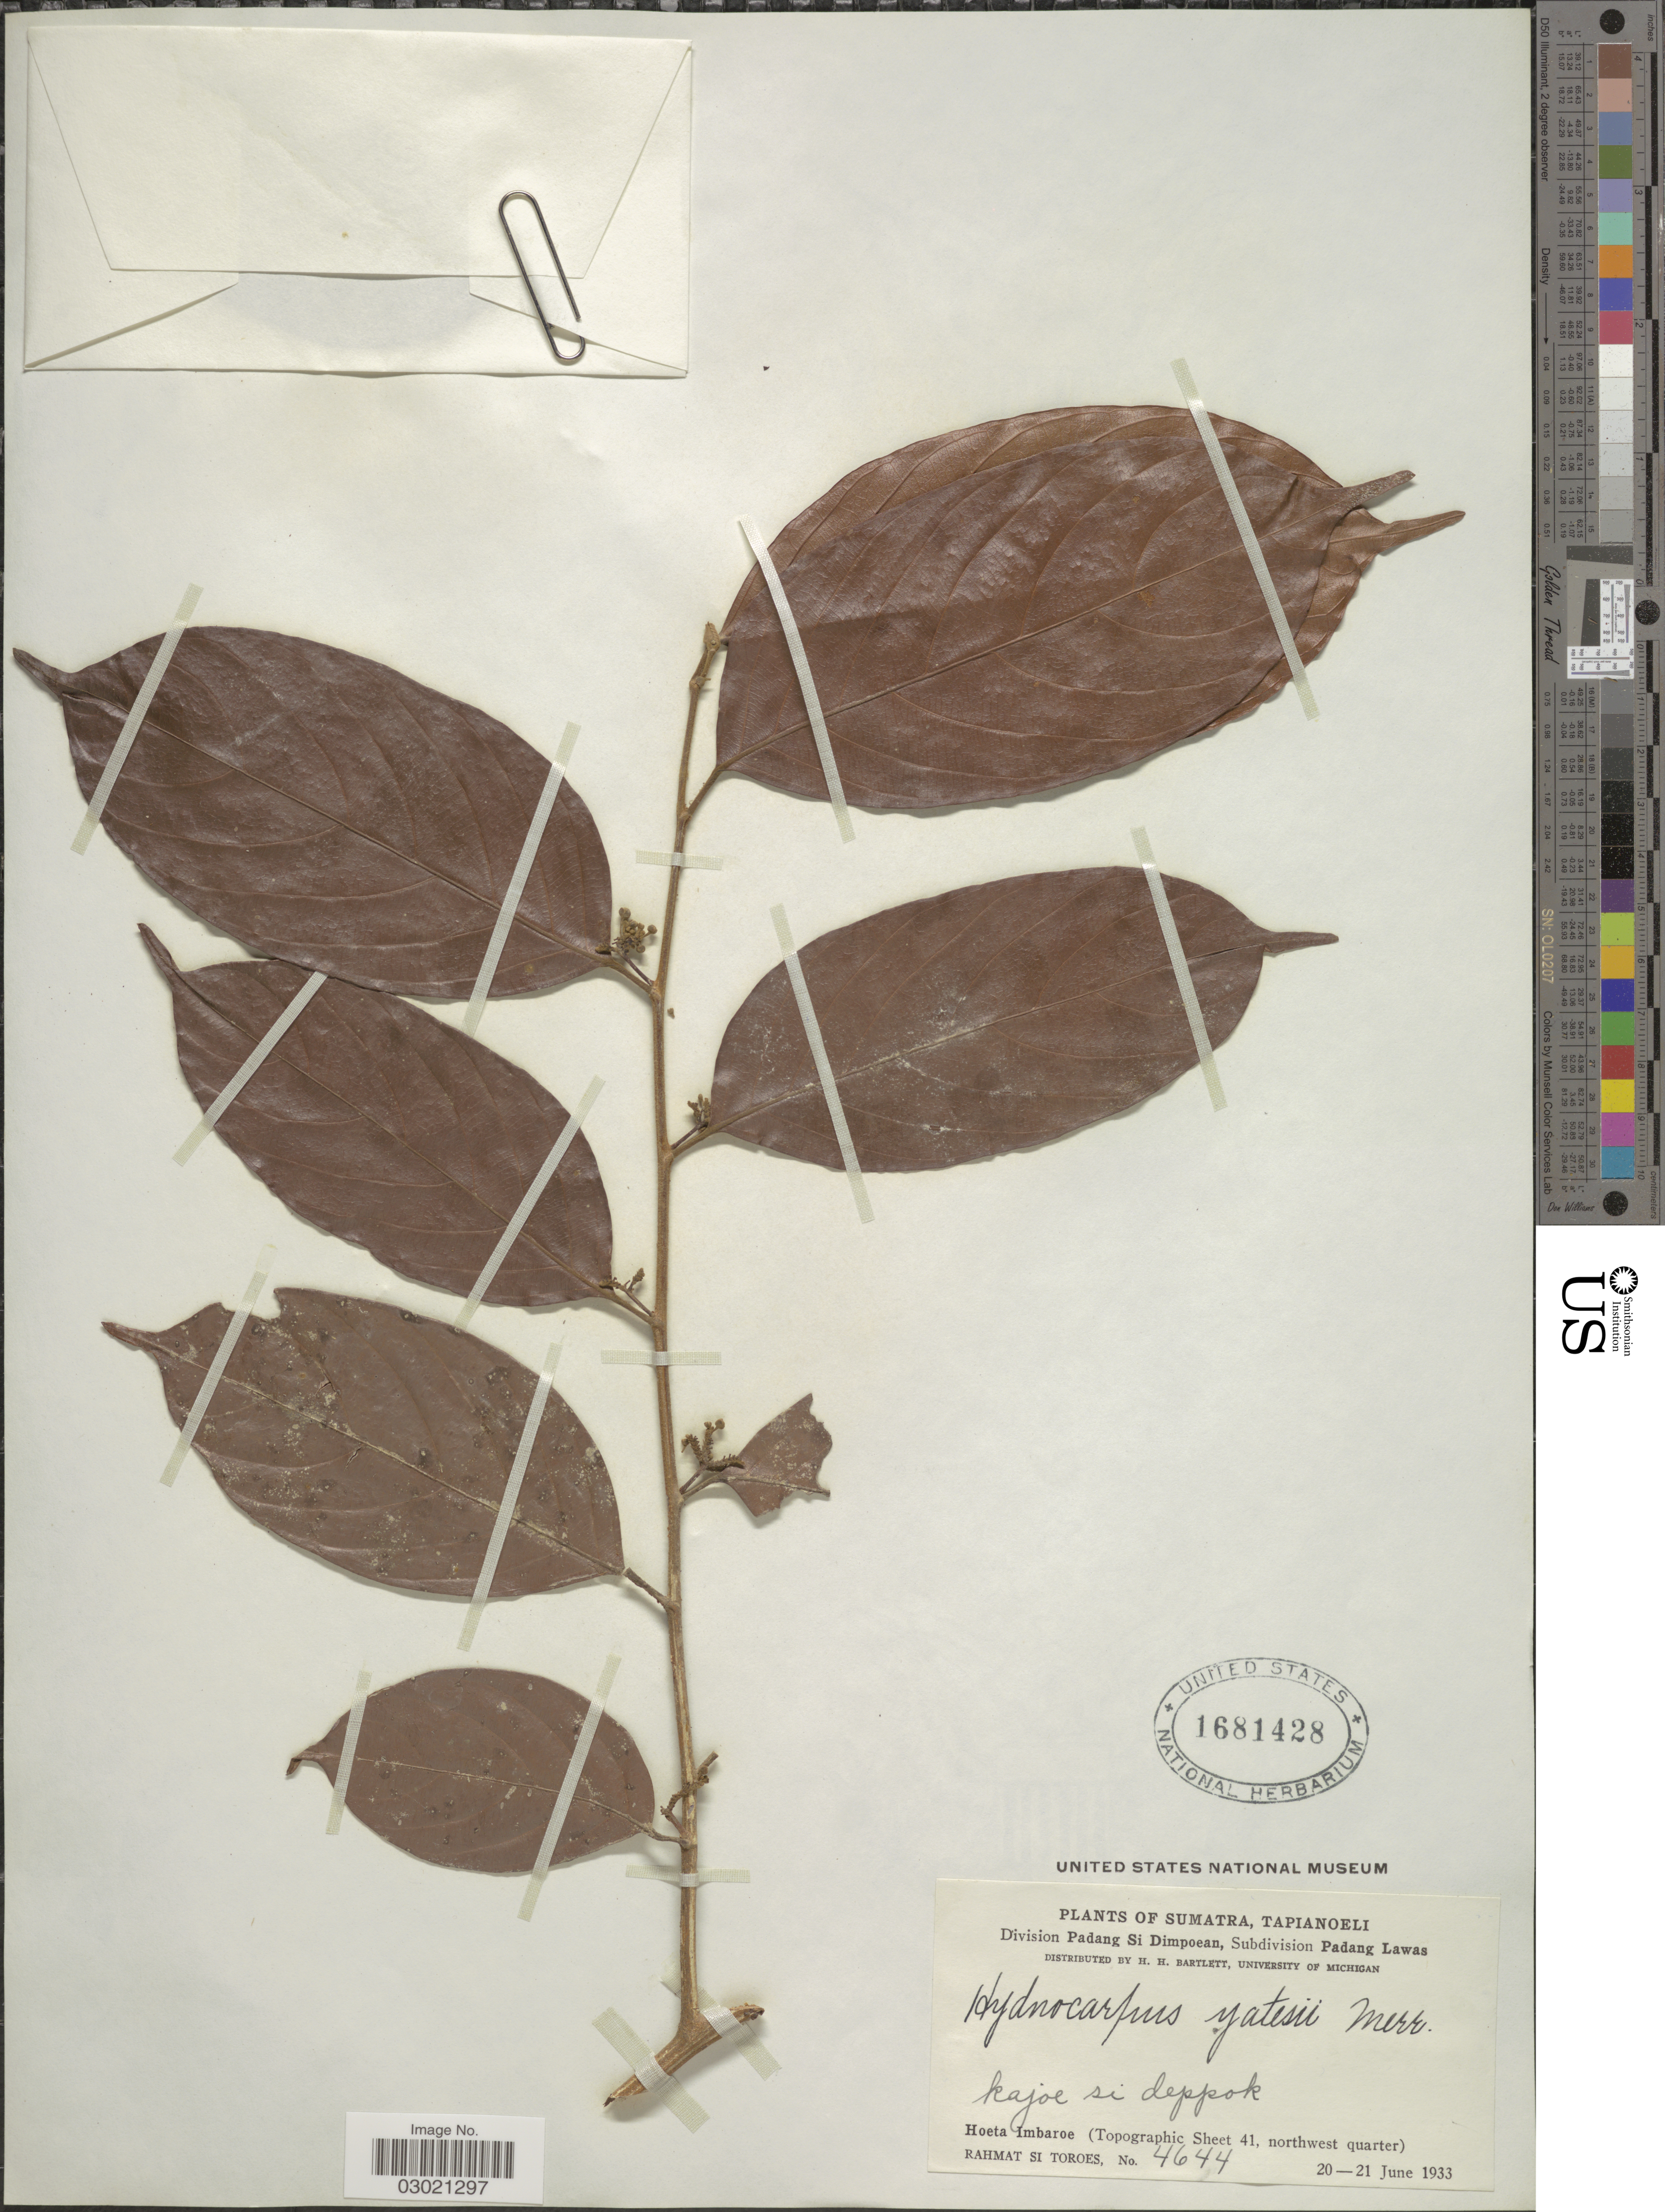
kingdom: Plantae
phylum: Tracheophyta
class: Magnoliopsida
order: Malpighiales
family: Achariaceae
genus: Hydnocarpus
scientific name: Hydnocarpus yatesii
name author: Merr.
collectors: Rahmat Si Boeea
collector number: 4644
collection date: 1933-06-20/1933-06-21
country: Indonesia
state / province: Sumatra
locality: Tapianoeli. Division Padang Si Dimpoean, Subdivision Padang Lawas. Hoeta Imbaroe (Topographic Sheet 41, northwest quarter).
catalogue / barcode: US 1681428